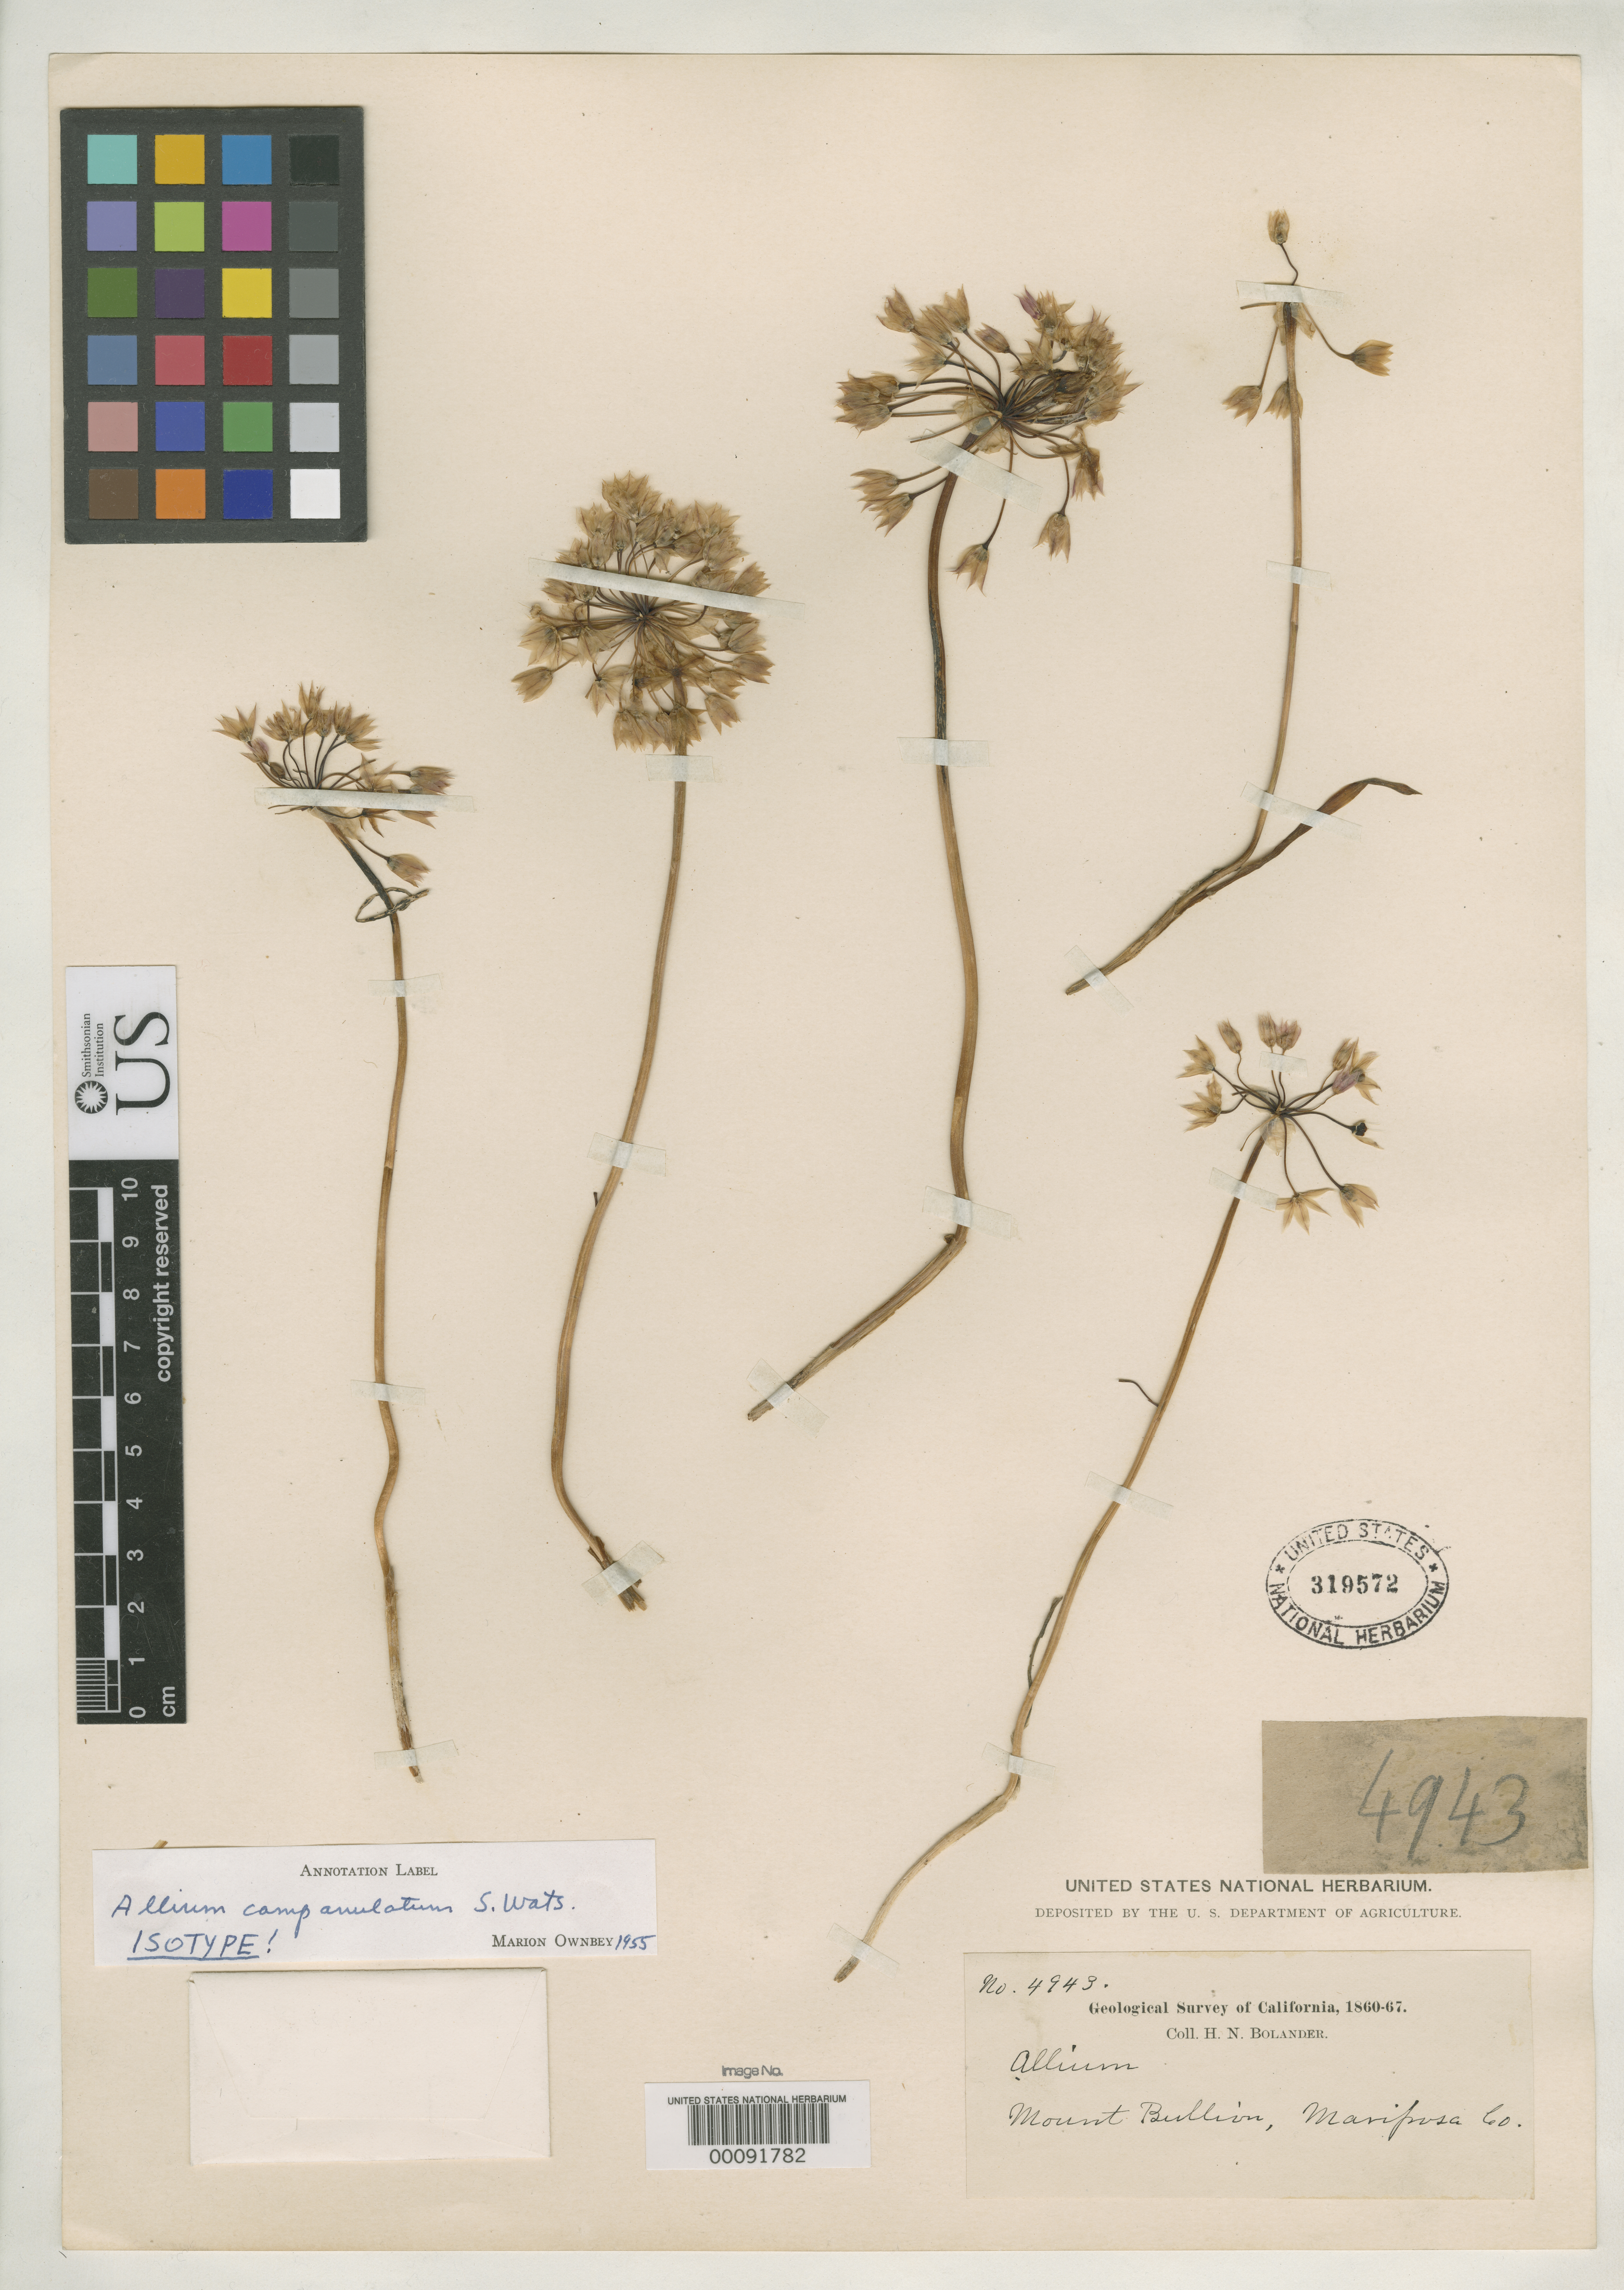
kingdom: Plantae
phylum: Tracheophyta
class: Liliopsida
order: Asparagales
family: Amaryllidaceae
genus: Allium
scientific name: Allium campanulatum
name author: S. Watson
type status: Isotype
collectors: H. Bolander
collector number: Geol. Surv. 4943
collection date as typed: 1860 to -- --- 1867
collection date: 1860/1867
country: United States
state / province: California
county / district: Mariposa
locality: Mount Bullion.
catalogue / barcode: US 319572